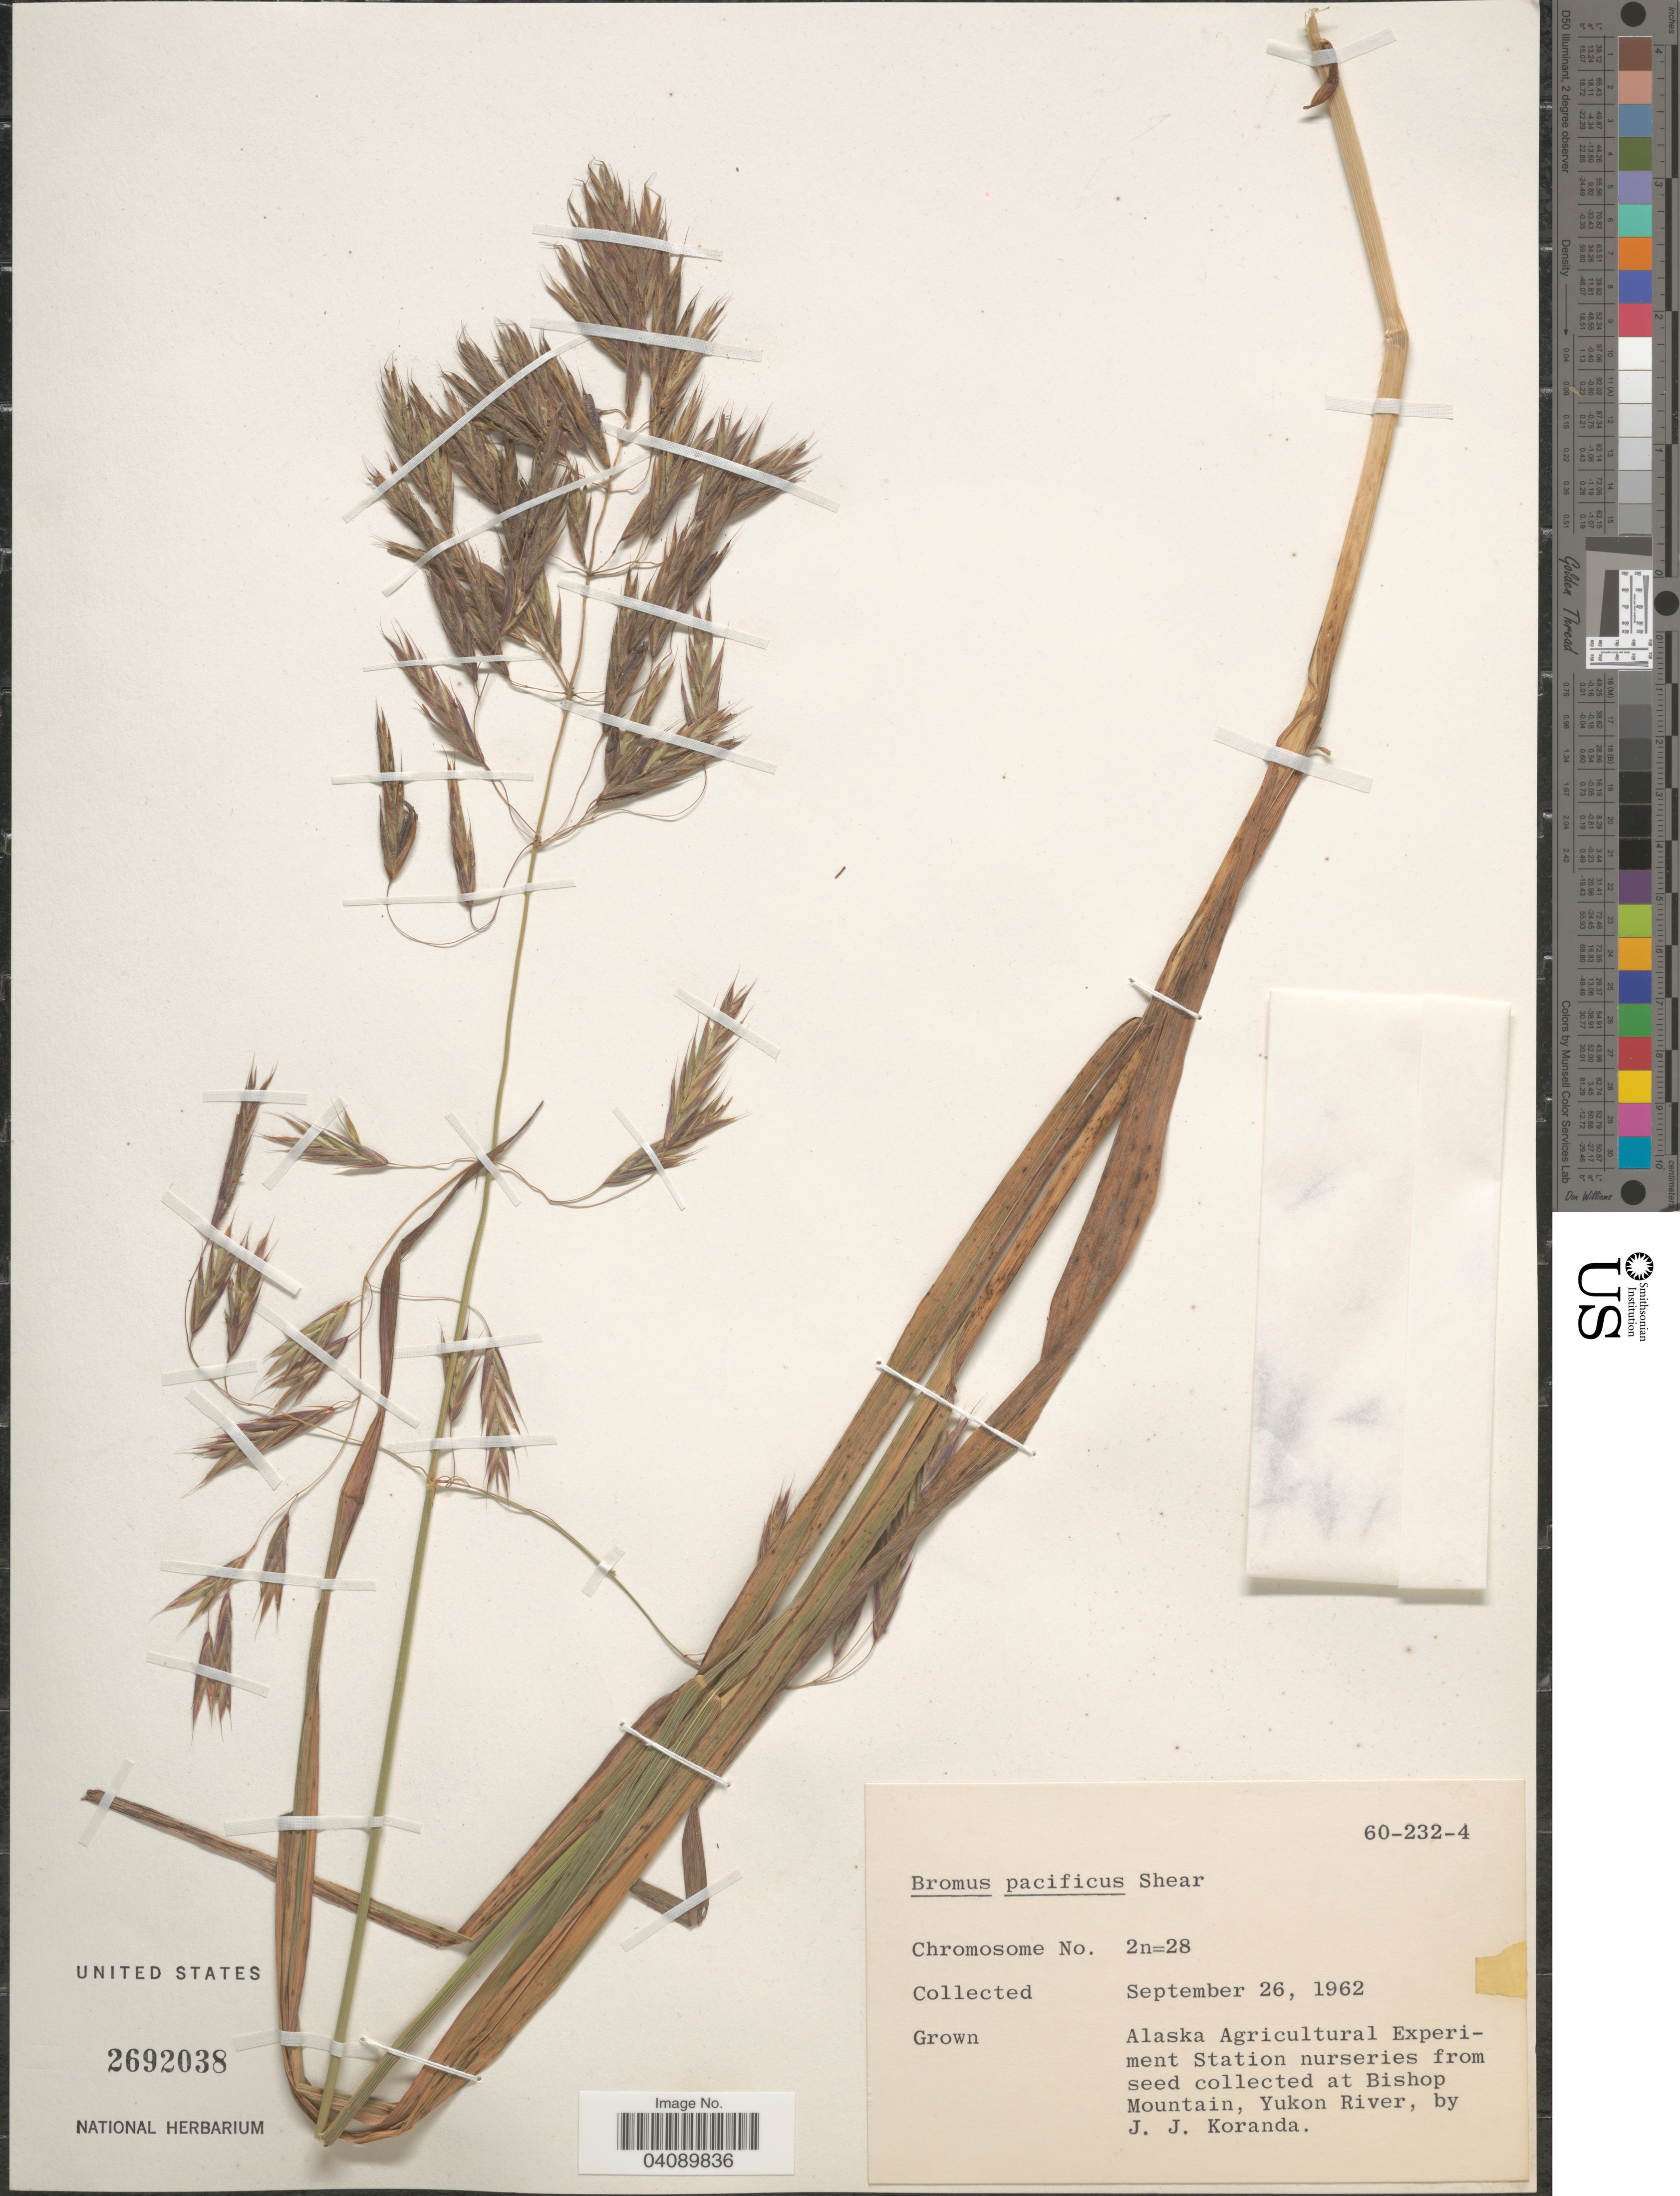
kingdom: Plantae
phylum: Tracheophyta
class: Liliopsida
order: Poales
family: Poaceae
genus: Bromus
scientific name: Bromus pacificus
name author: Shear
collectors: J. Koranda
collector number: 60-232-4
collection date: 1962-09-26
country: United States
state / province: Alaska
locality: Alaska Agricultural Experiment Station nurseries.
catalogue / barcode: US 2692038